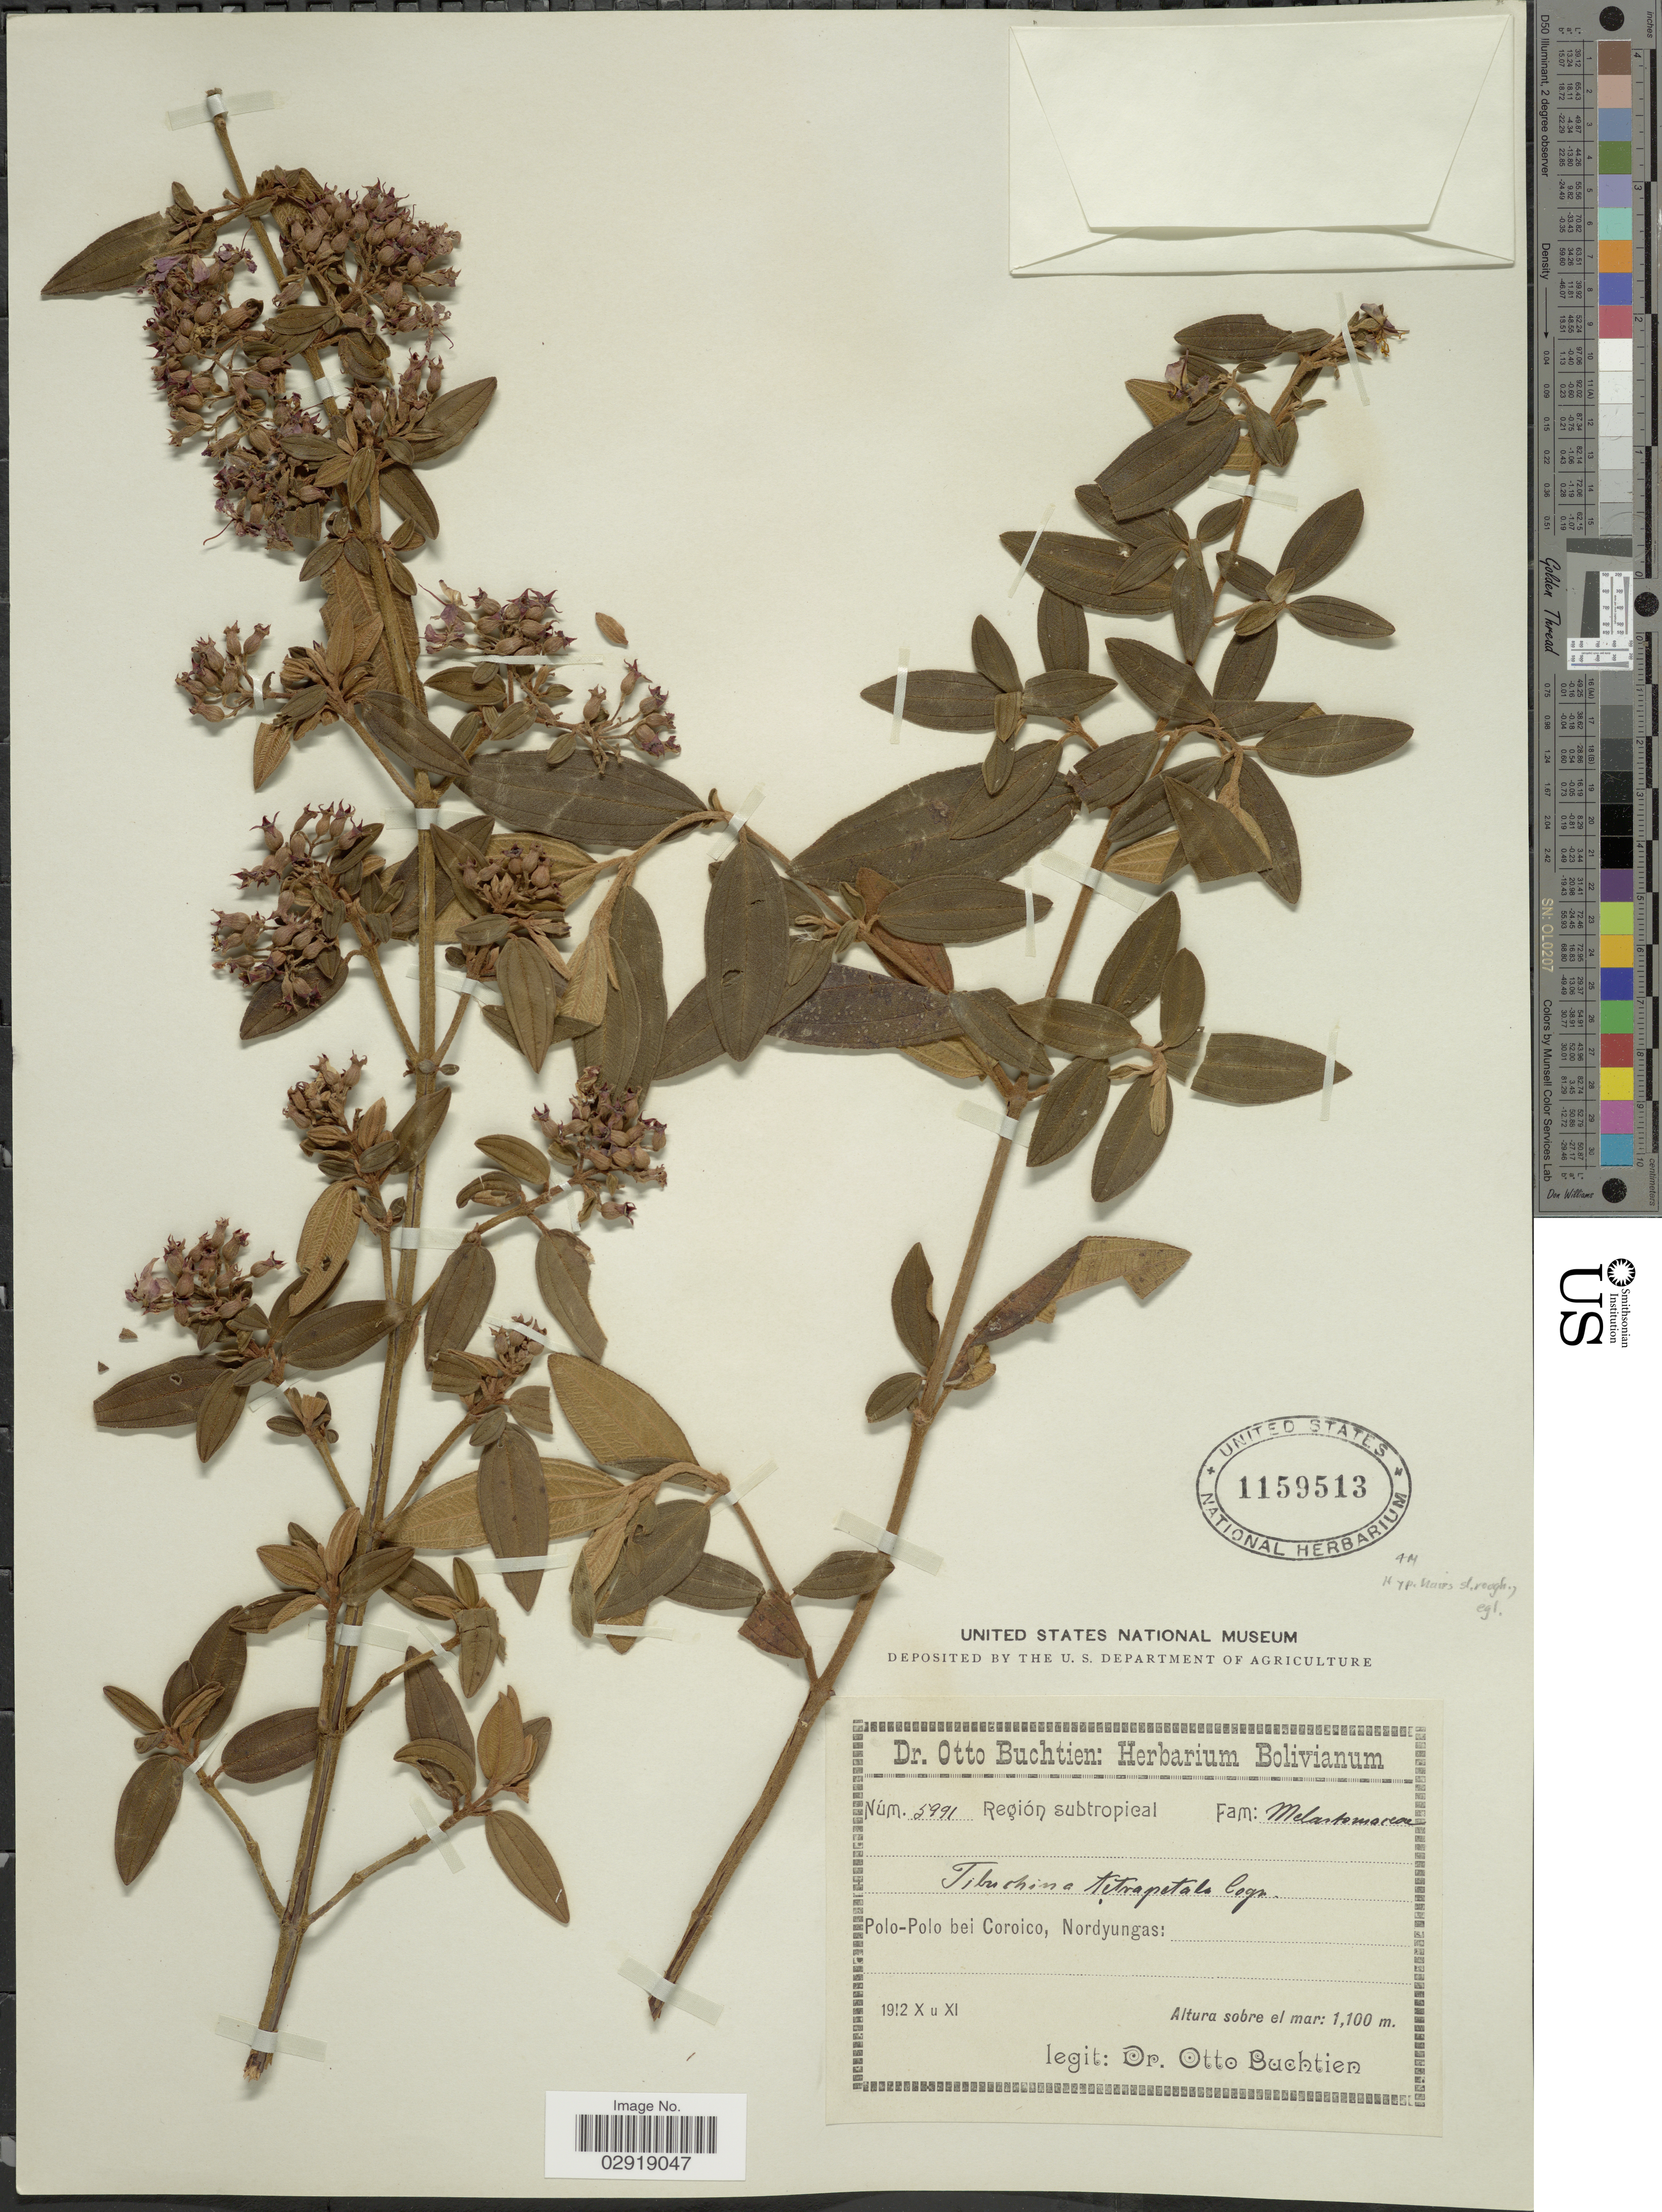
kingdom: Plantae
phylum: Tracheophyta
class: Magnoliopsida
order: Myrtales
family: Melastomataceae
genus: Chaetogastra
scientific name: Chaetogastra tetrapetala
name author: (Cogn.) P.J.F. Guim. & Michelang.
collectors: O. Buchtien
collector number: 5991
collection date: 1912-10/1912-11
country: Bolivia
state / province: La Paz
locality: Región súbtropical. Polo-Polo bei Coroico, Nordyungas.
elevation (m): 1100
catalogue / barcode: US 1159513